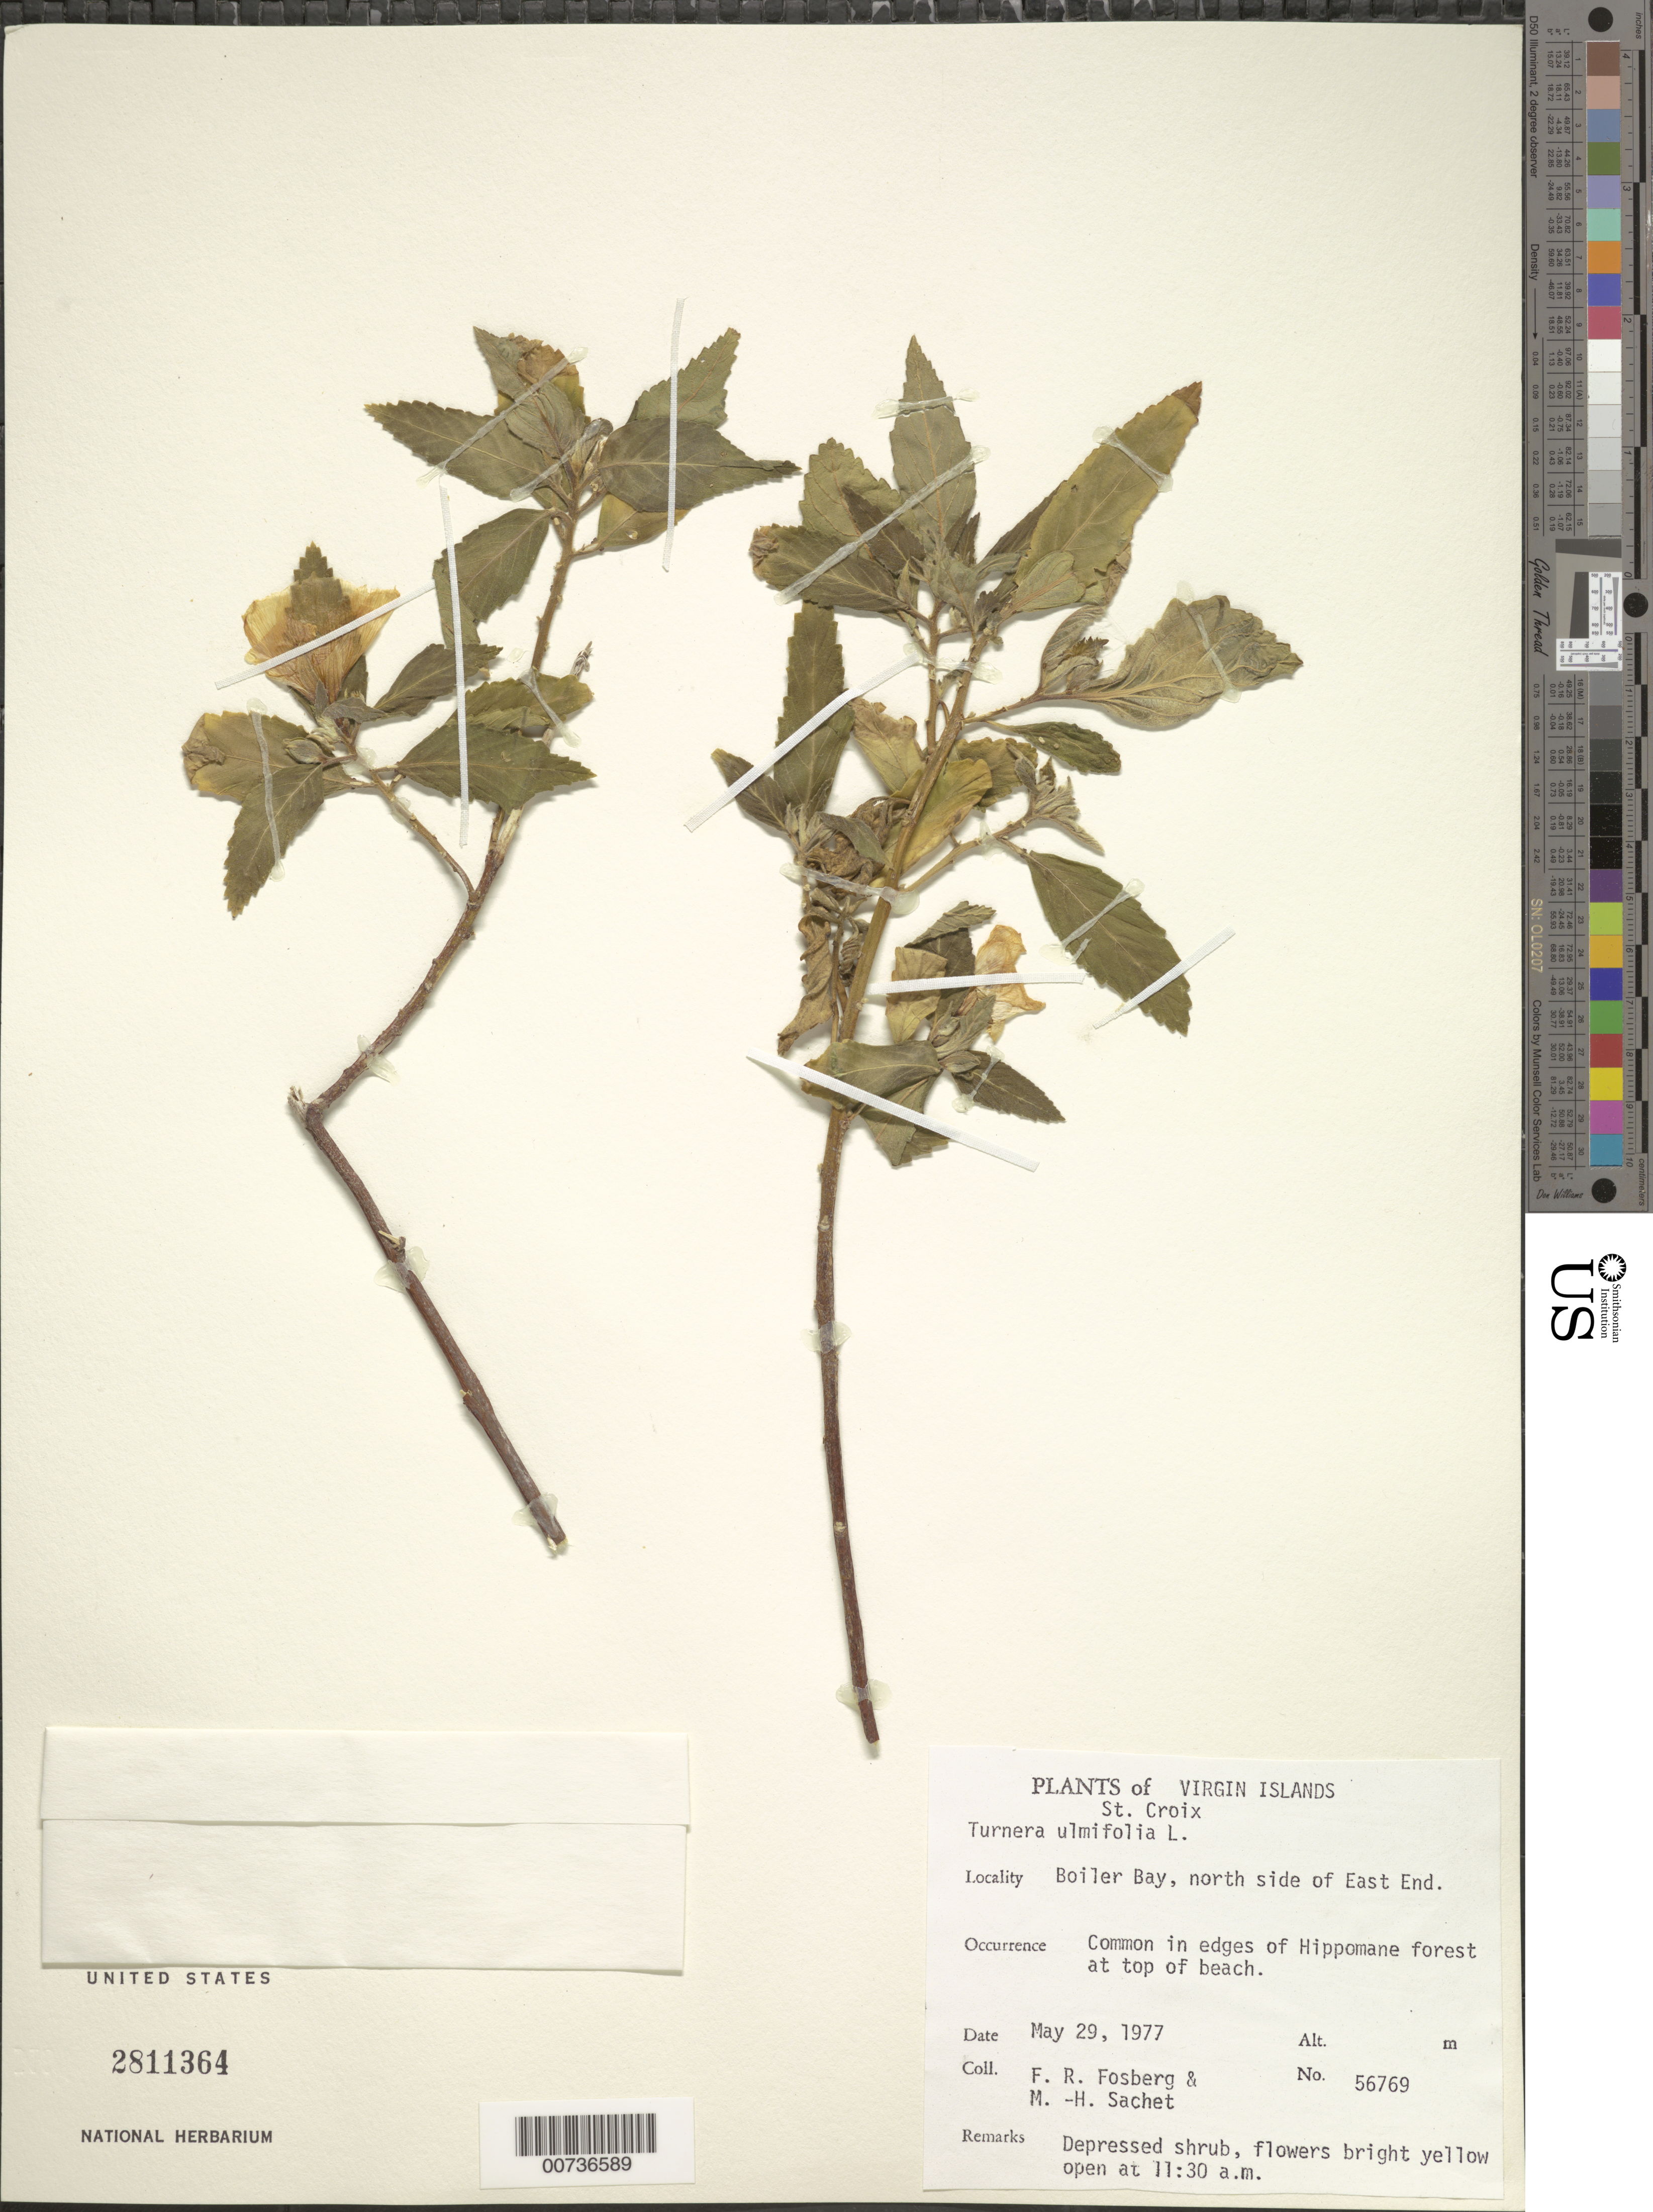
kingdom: Plantae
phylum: Tracheophyta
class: Magnoliopsida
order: Malpighiales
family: Turneraceae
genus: Turnera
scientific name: Turnera ulmifolia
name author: L.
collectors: F. R. Fosberg & M.-H. Sachet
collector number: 56769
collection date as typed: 29 May 1977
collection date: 1977-05-29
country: U.S. Virgin Islands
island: St. Croix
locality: Boiler Bay, north side of east End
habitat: Common in edges of Hippomane forest at top of beach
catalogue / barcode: US 2811364